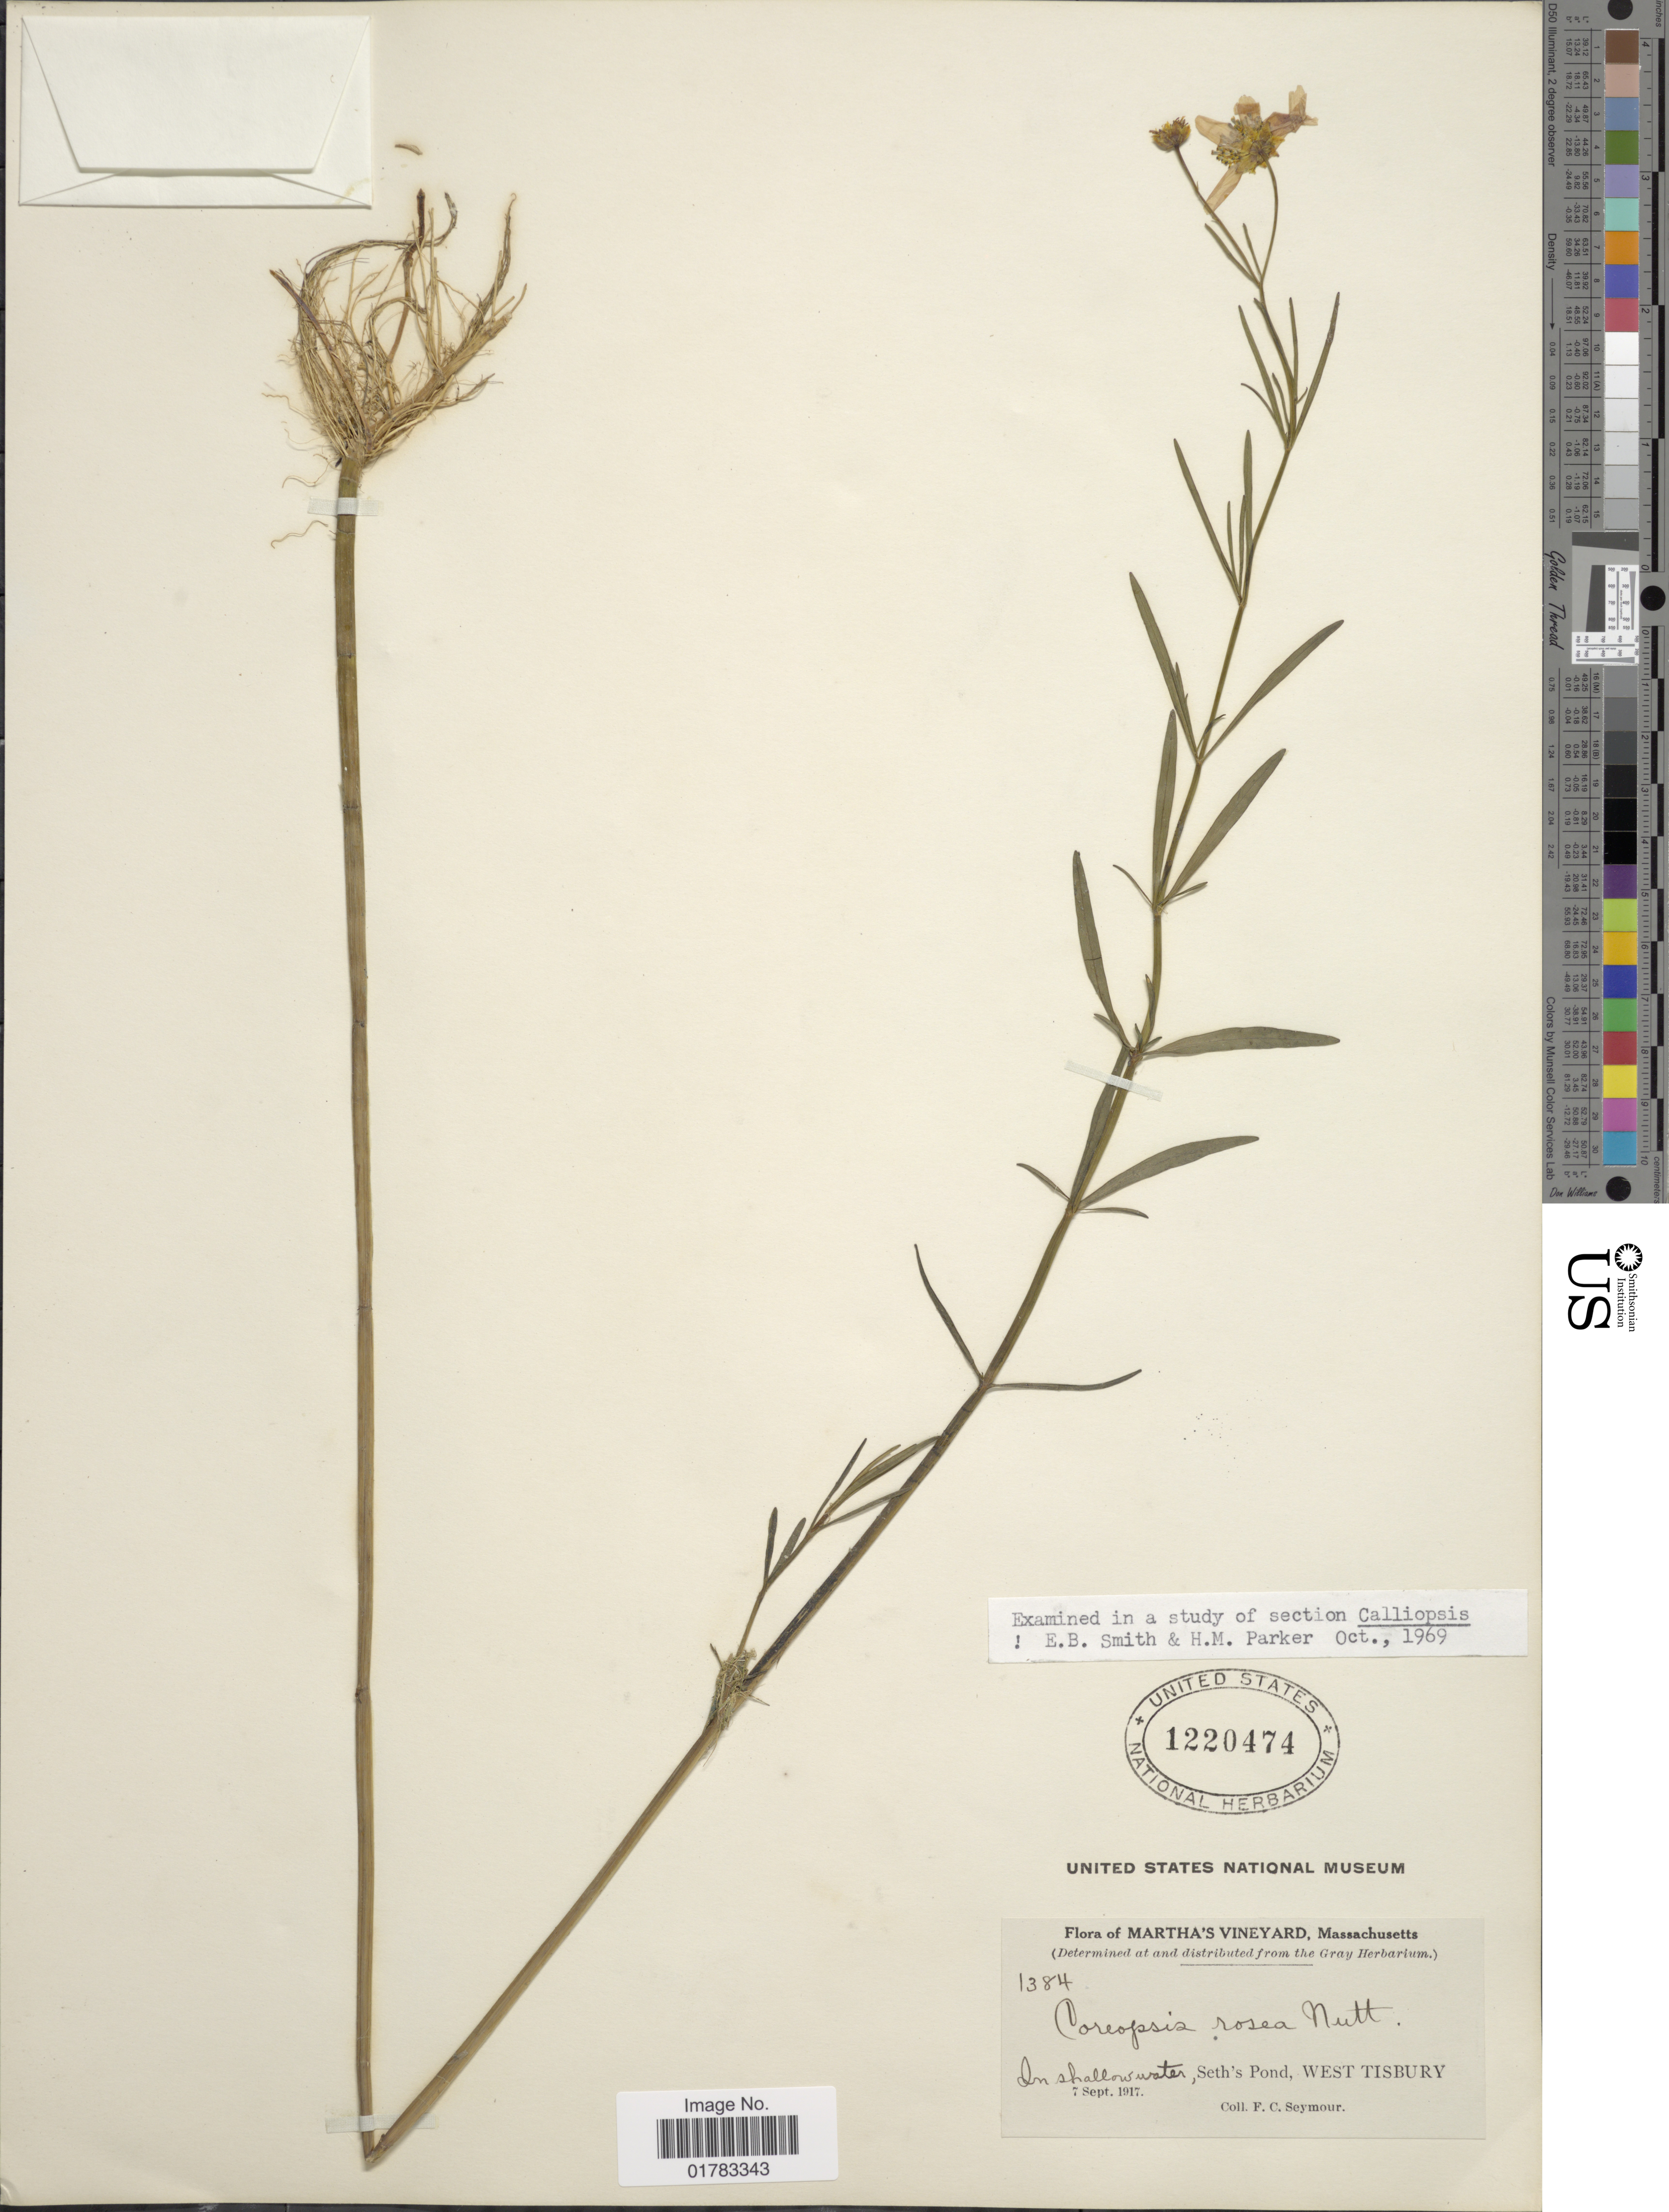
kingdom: Plantae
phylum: Tracheophyta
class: Magnoliopsida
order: Asterales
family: Asteraceae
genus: Coreopsis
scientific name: Coreopsis rosea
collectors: F. C. Seymour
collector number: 1384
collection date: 1917-09-07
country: United States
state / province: Massachusetts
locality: Martha's Vineyard, in shallow waterm Seth's Pond, West Tisbury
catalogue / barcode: US 1220474